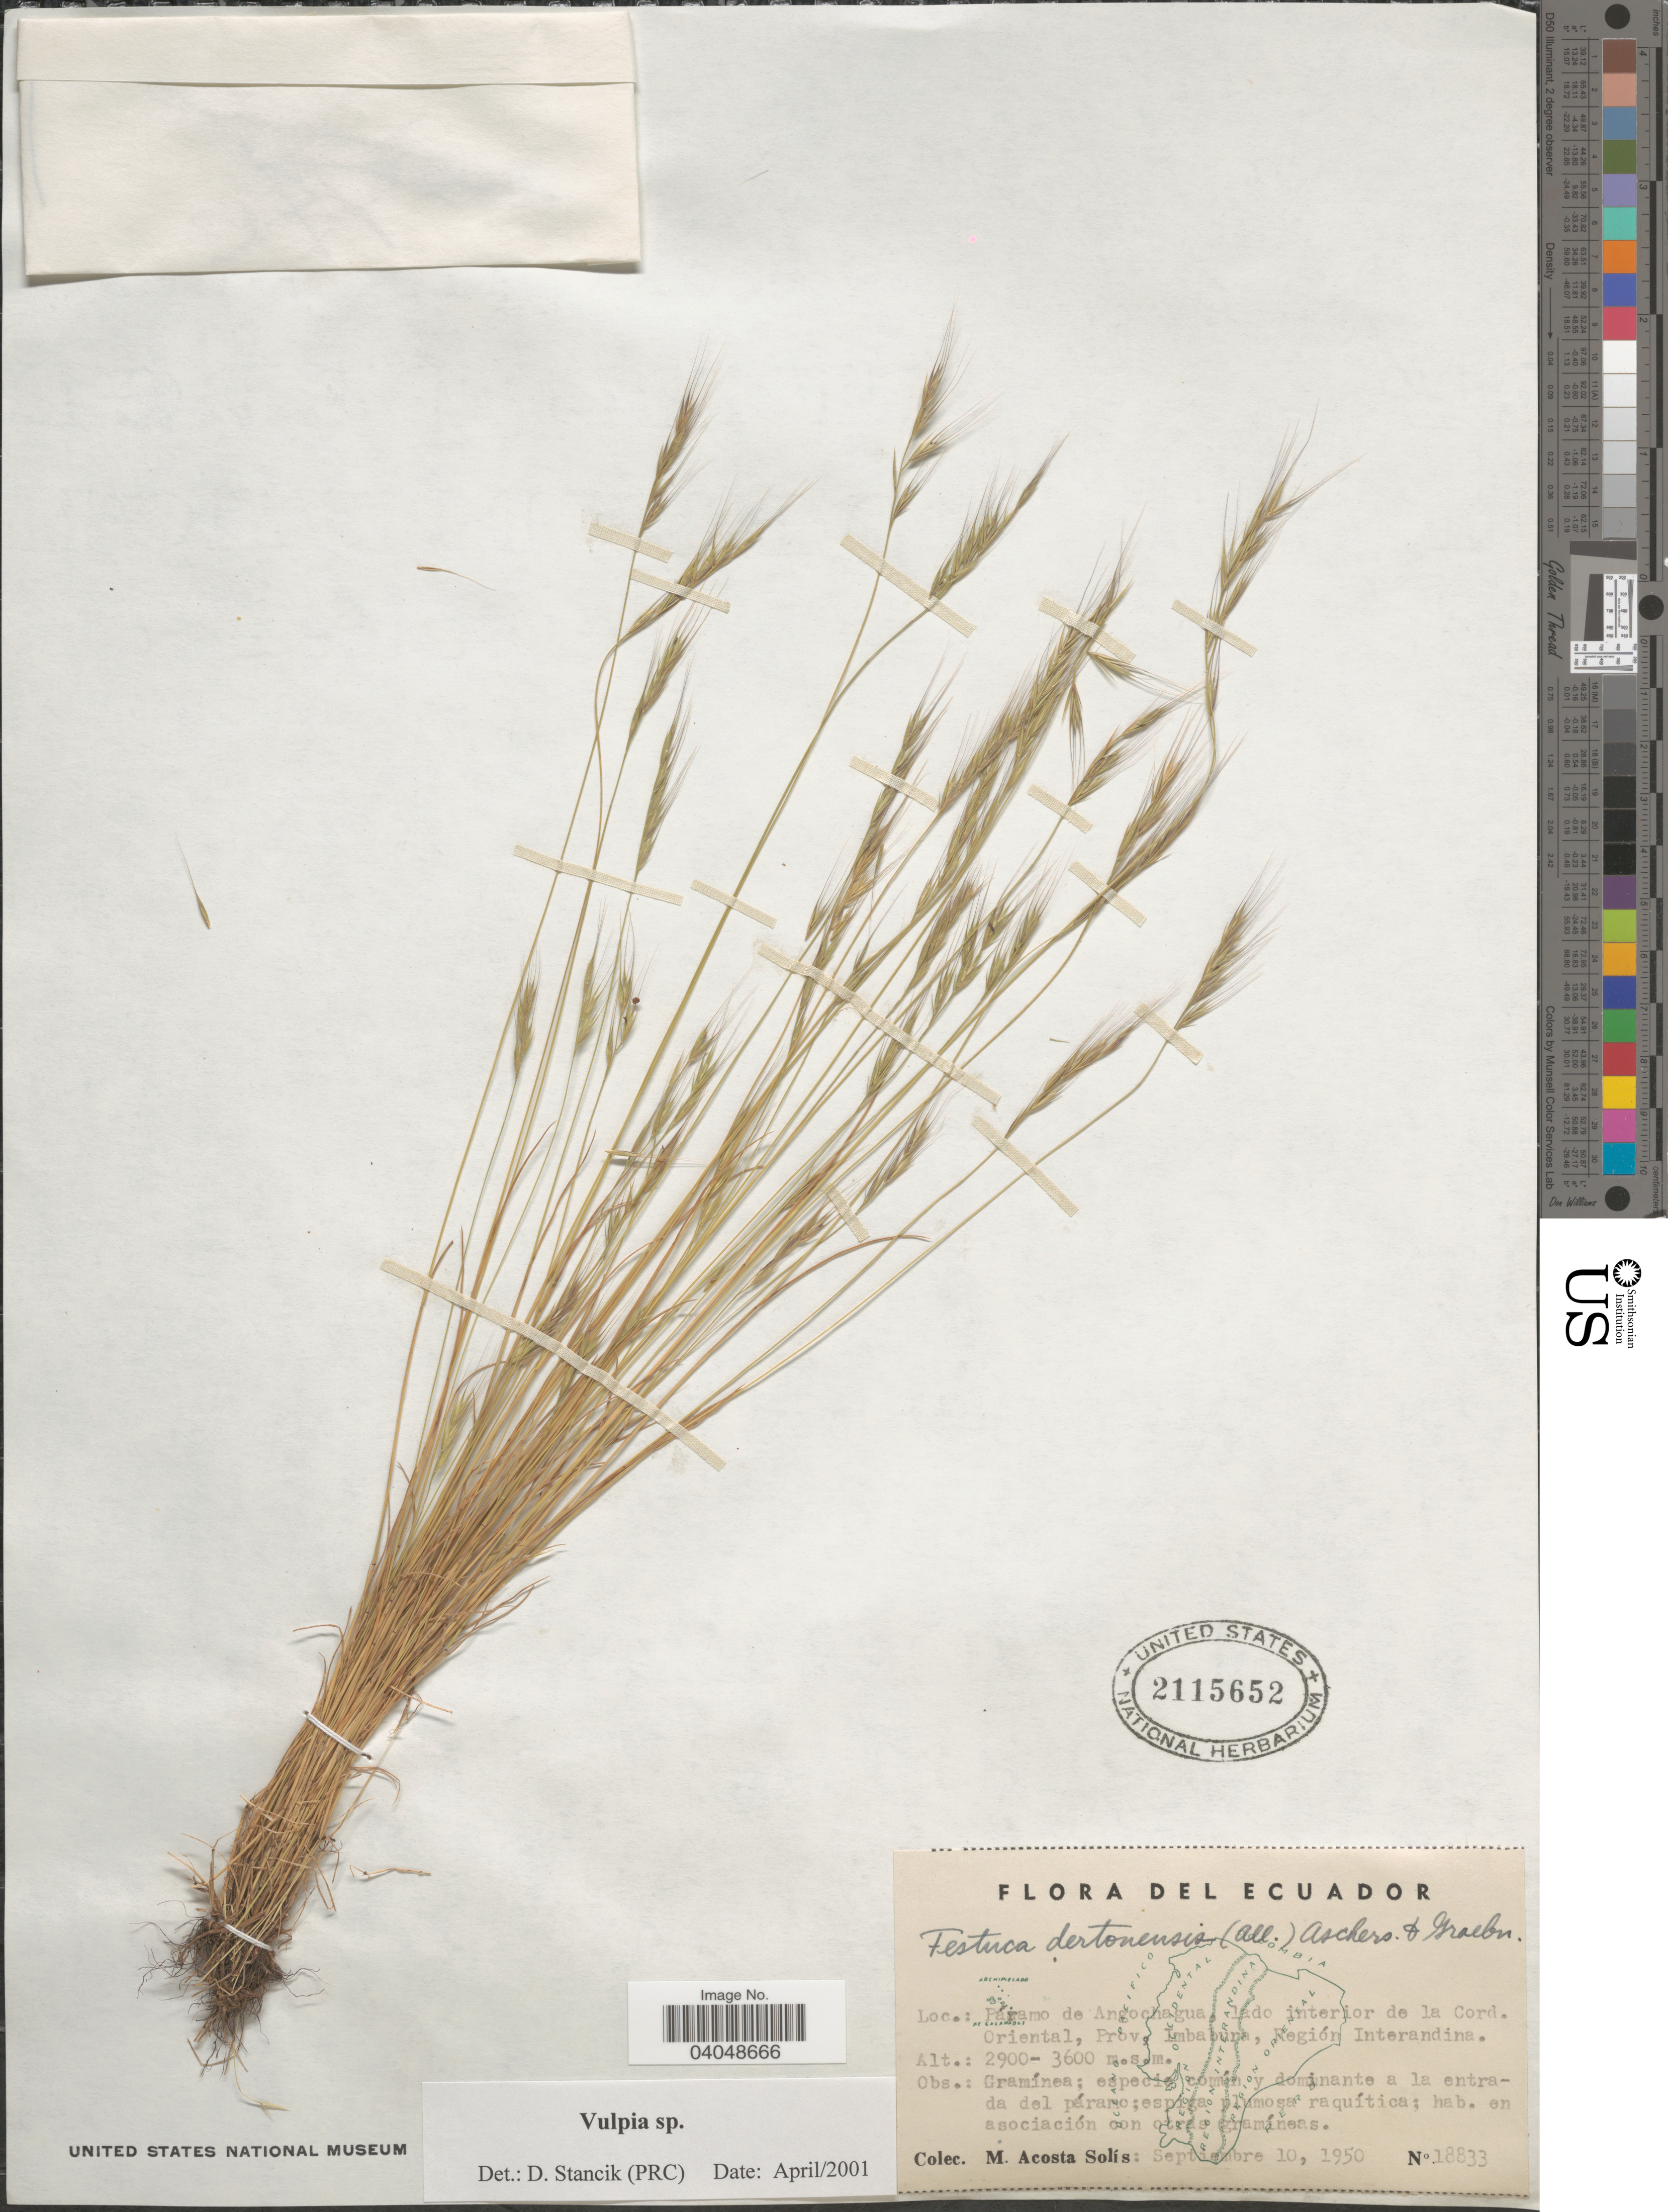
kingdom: Plantae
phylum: Tracheophyta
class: Liliopsida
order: Poales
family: Poaceae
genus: Festuca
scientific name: Festuca sp.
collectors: M. Acosta Solis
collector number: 18833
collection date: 1950-09-10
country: Ecuador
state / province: Imbabura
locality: Páramo de Angochagua, lado interior de la Cord. Oriental, Región Interandina.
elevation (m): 2900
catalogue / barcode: US 2115652